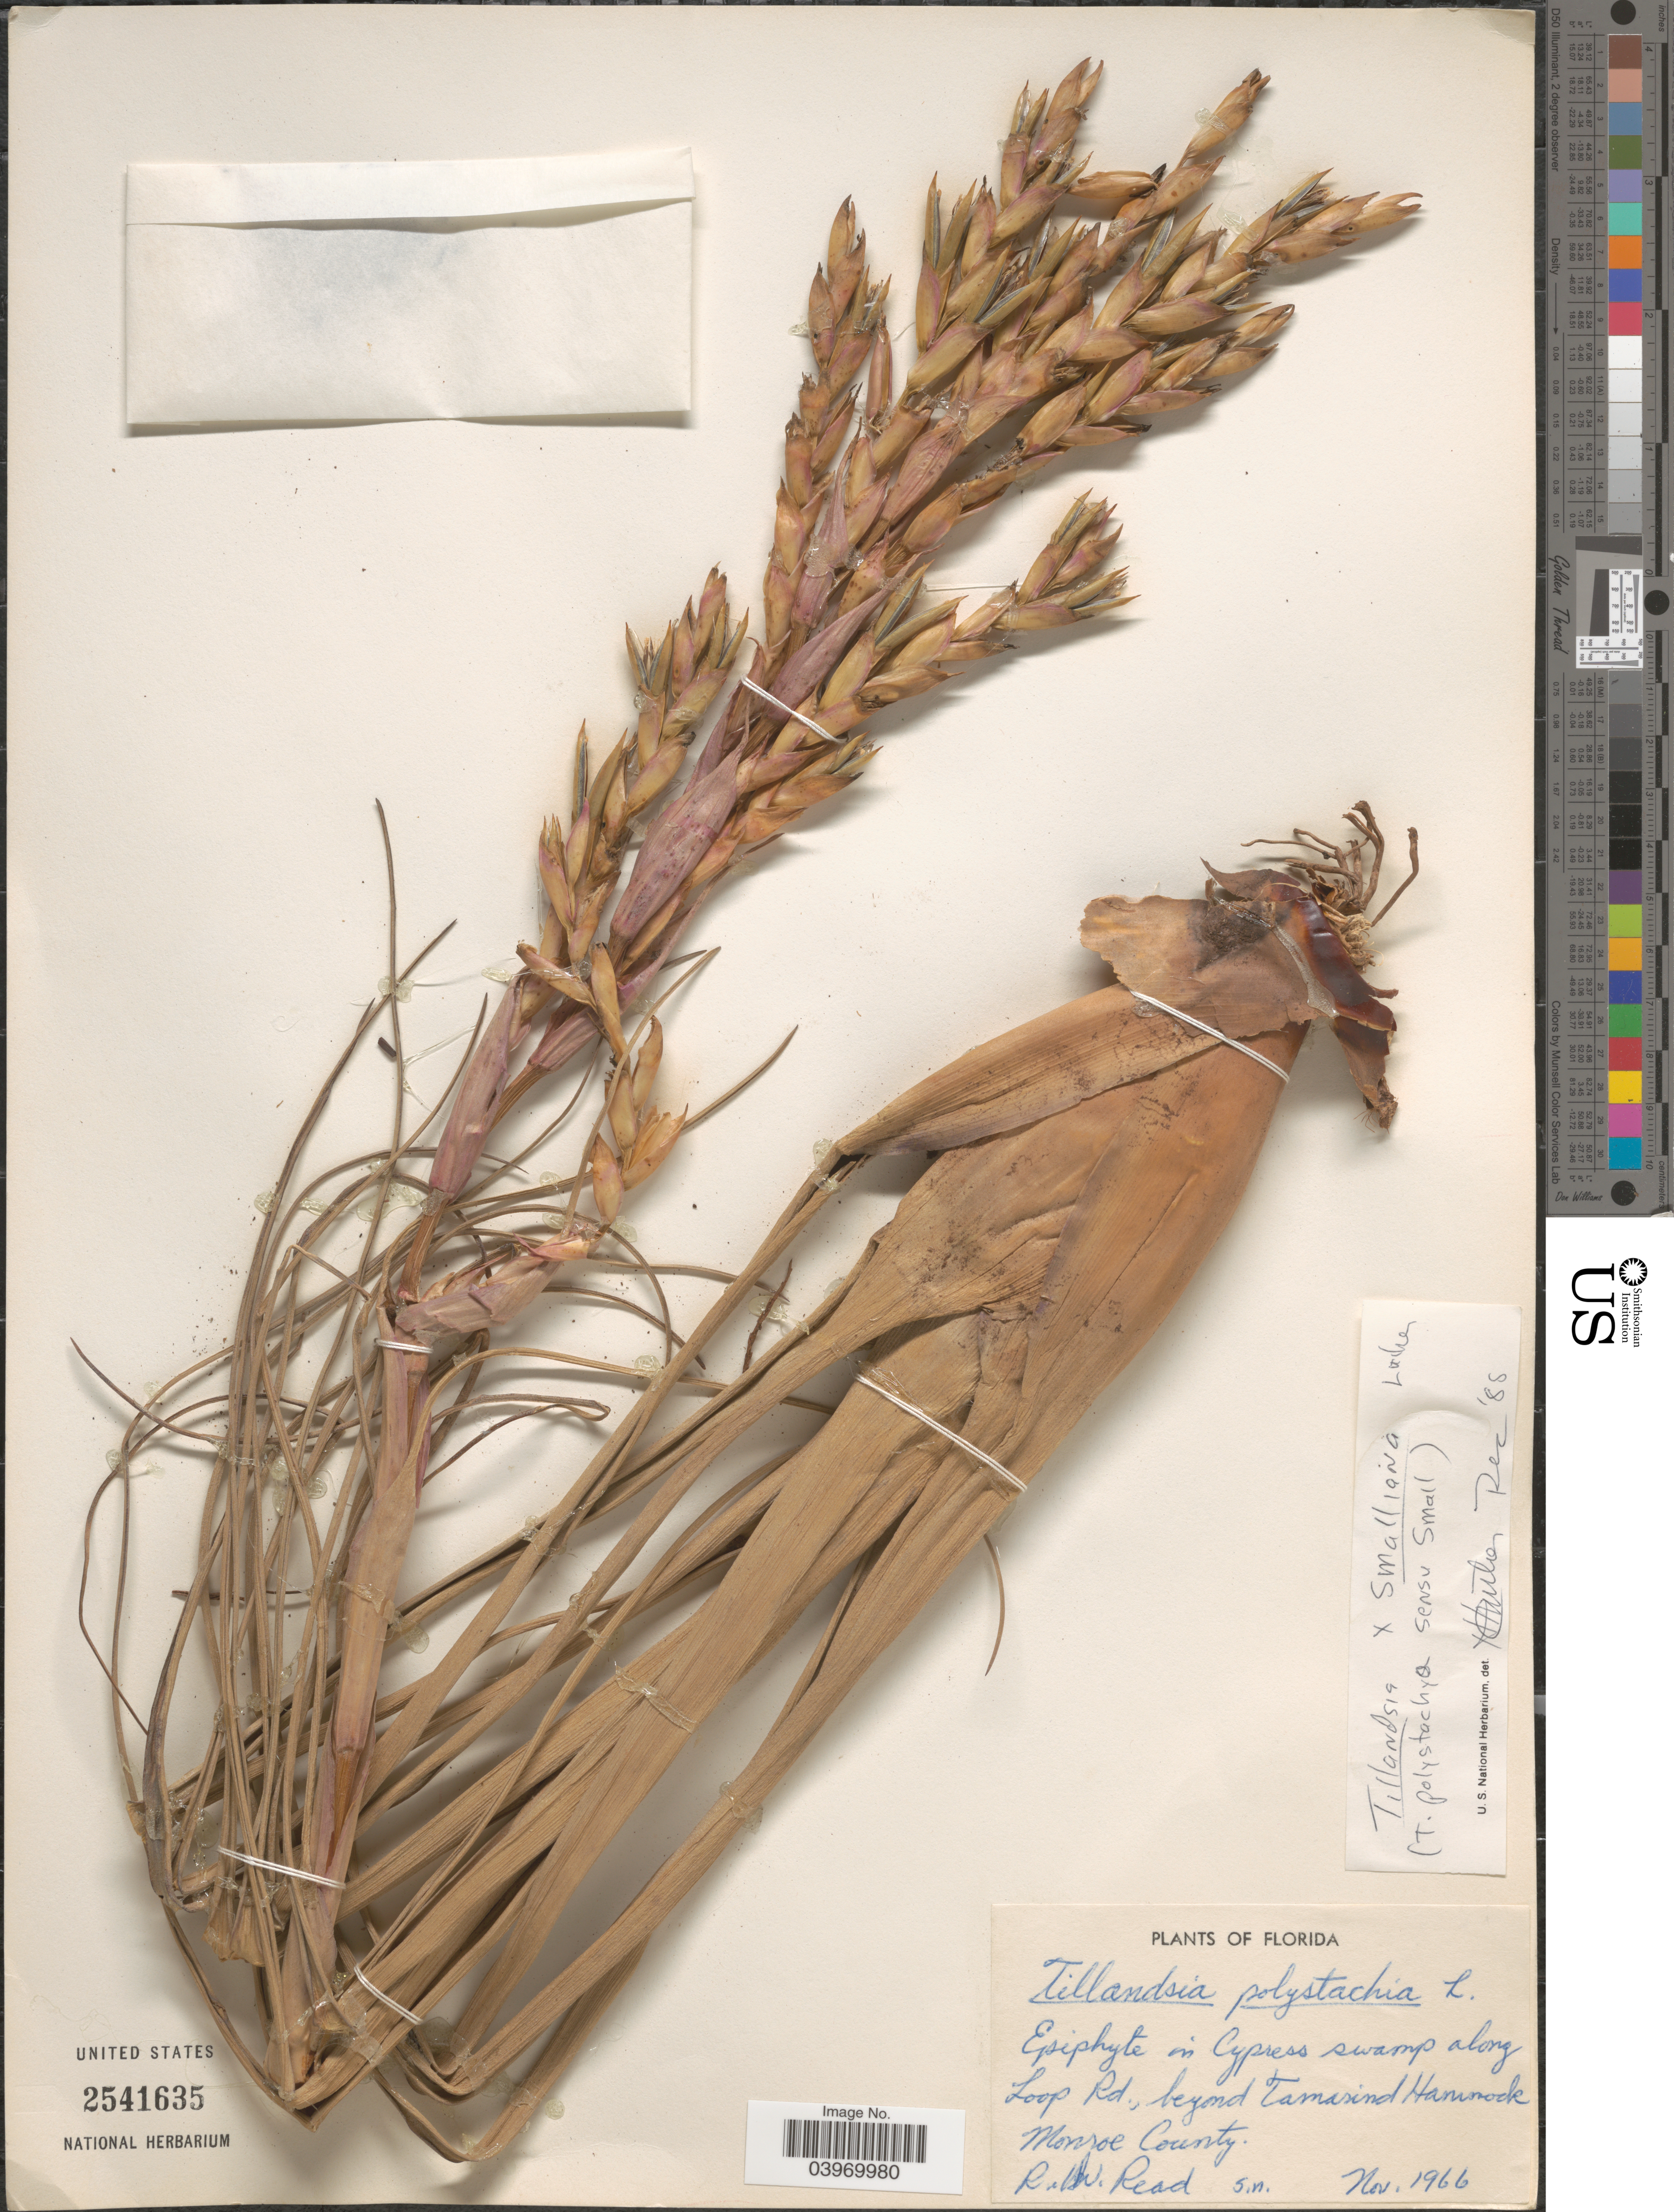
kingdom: Plantae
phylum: Tracheophyta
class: Liliopsida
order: Poales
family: Bromeliaceae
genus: Tillandsia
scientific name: Tillandsia x smalliana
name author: H.E. Luther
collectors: R. W. Read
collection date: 1966-11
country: United States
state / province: Florida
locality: Swamp along Loop Rd., beyond Tamarind Hammock, Monroe County.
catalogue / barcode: US 2541635